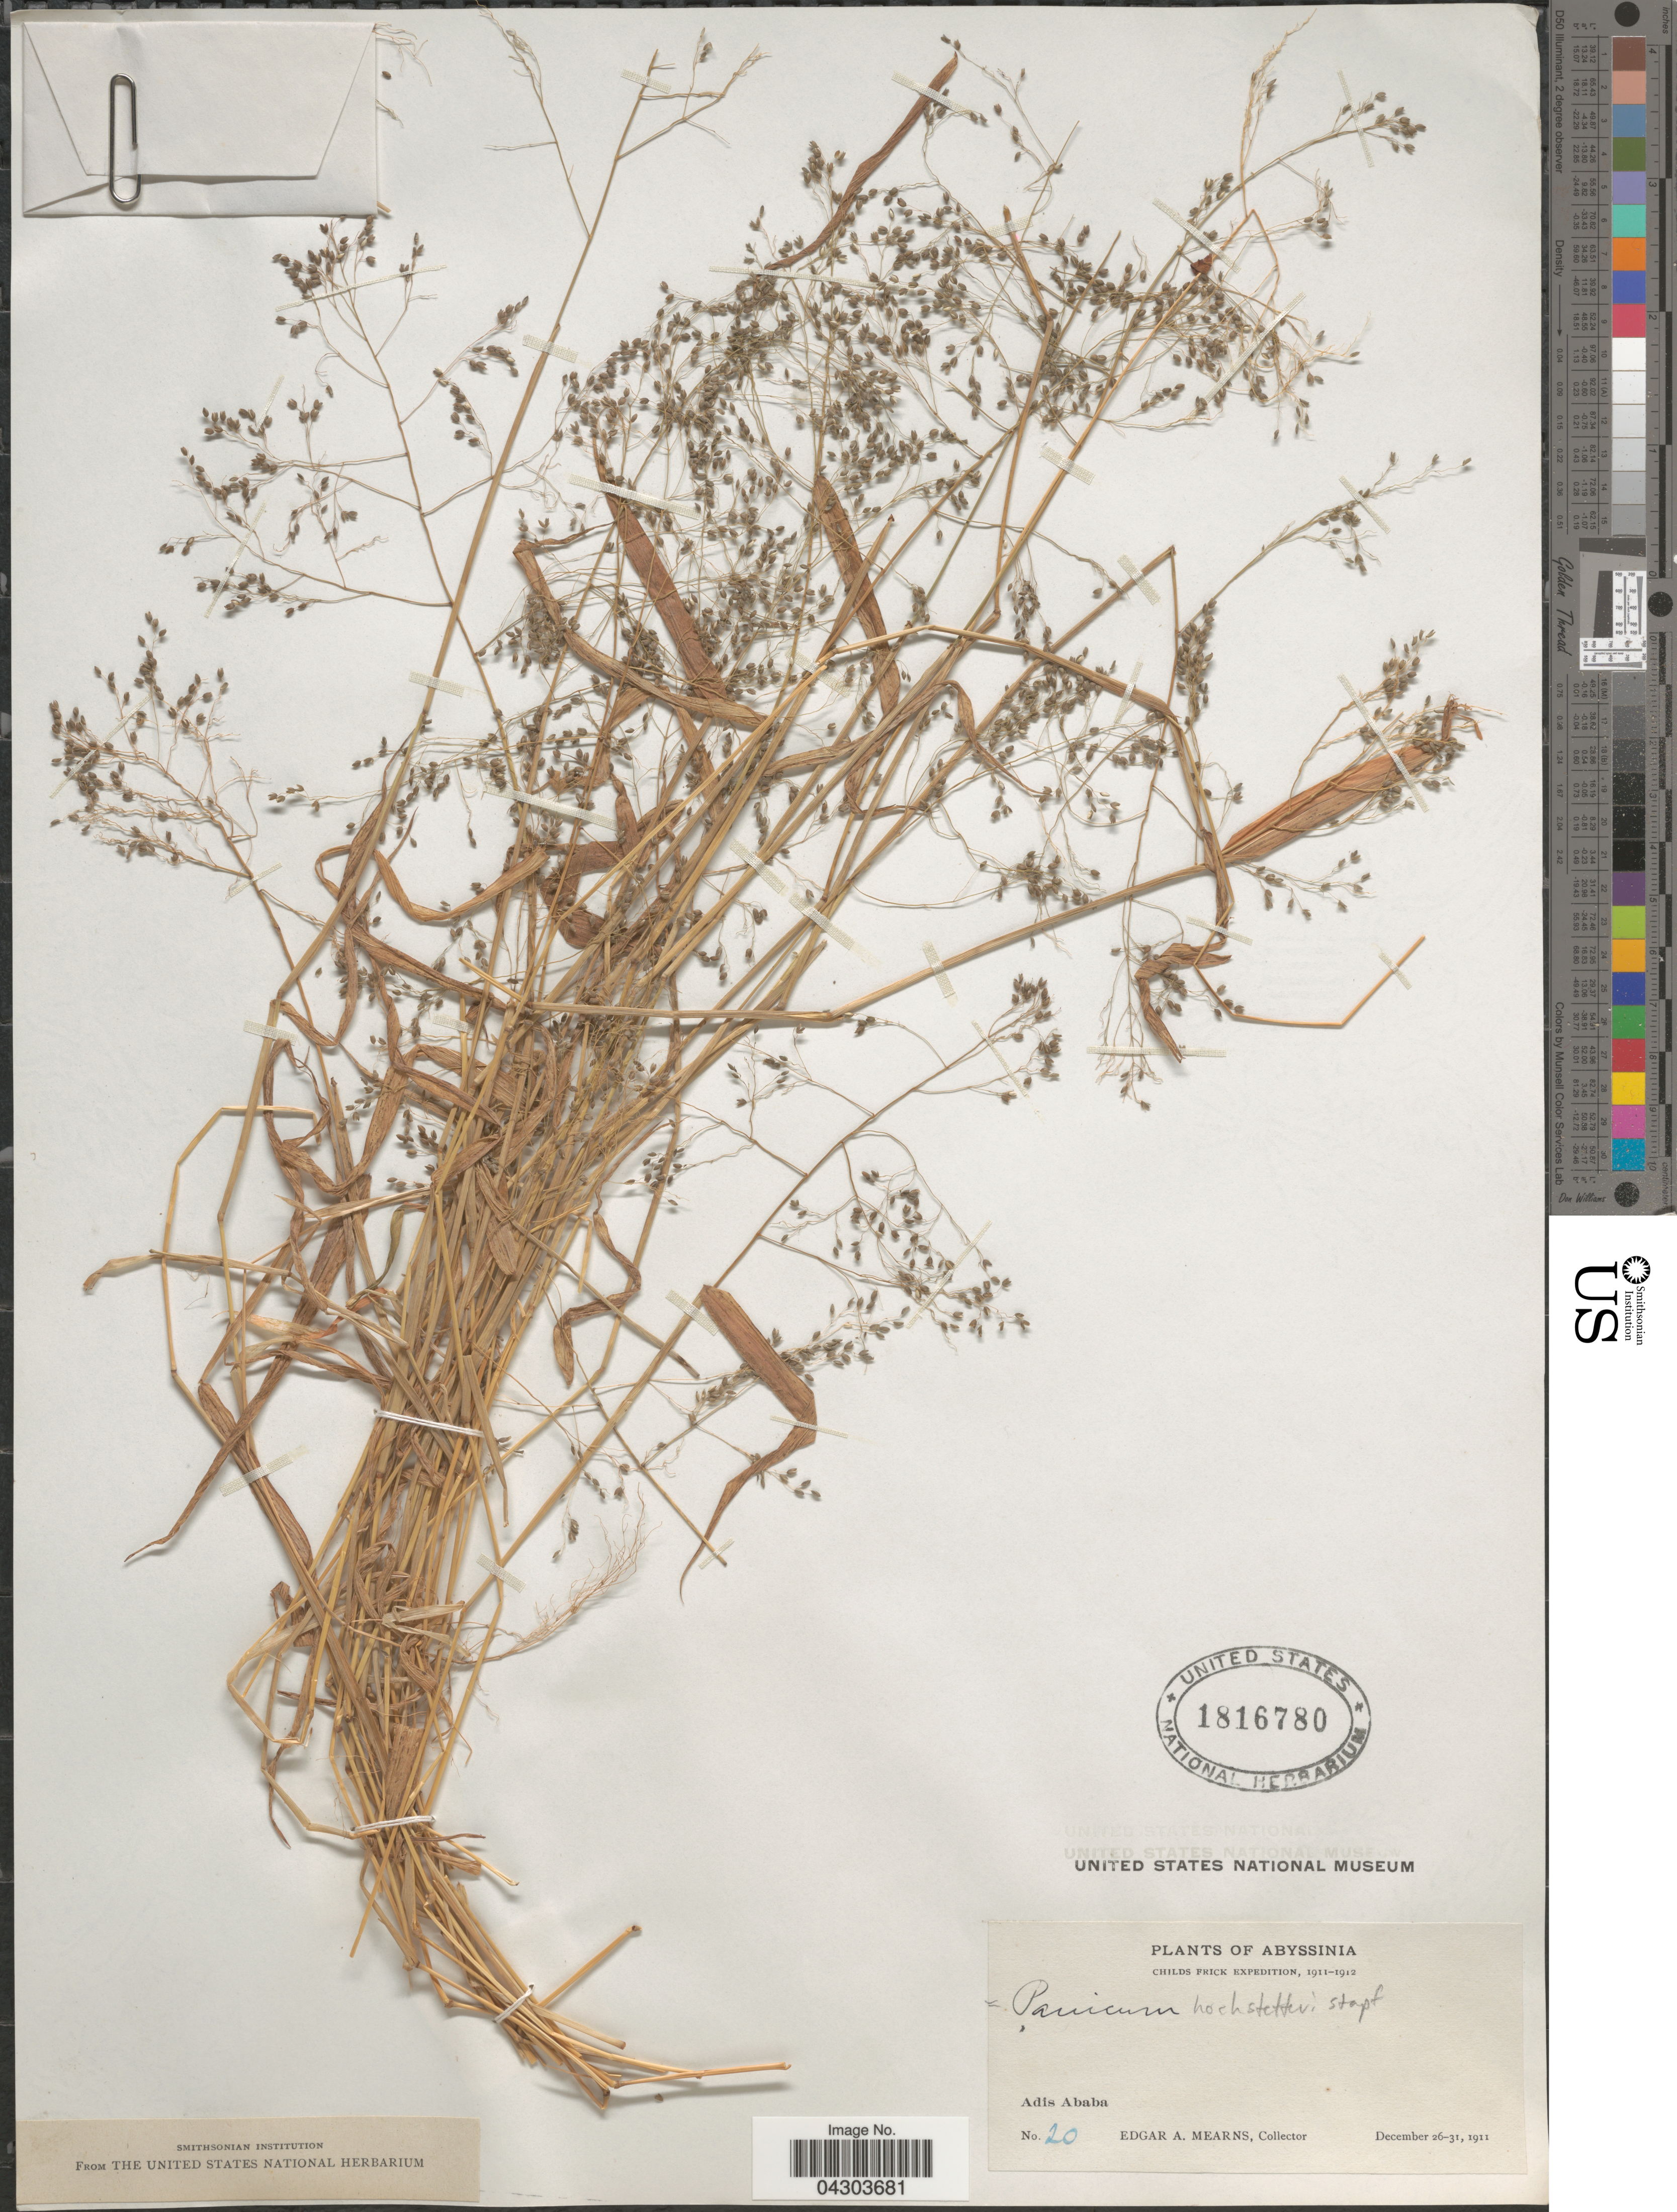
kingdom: Plantae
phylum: Tracheophyta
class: Liliopsida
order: Poales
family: Poaceae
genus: Panicum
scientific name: Panicum hochstetteri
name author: Steud.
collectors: E. A. Mearns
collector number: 20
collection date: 1911-12-26/1911-12-31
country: Ethiopia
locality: Abyssinia. Childs Frick Expedition, 1911-1912. Adis Ababa.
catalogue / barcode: US 1816780